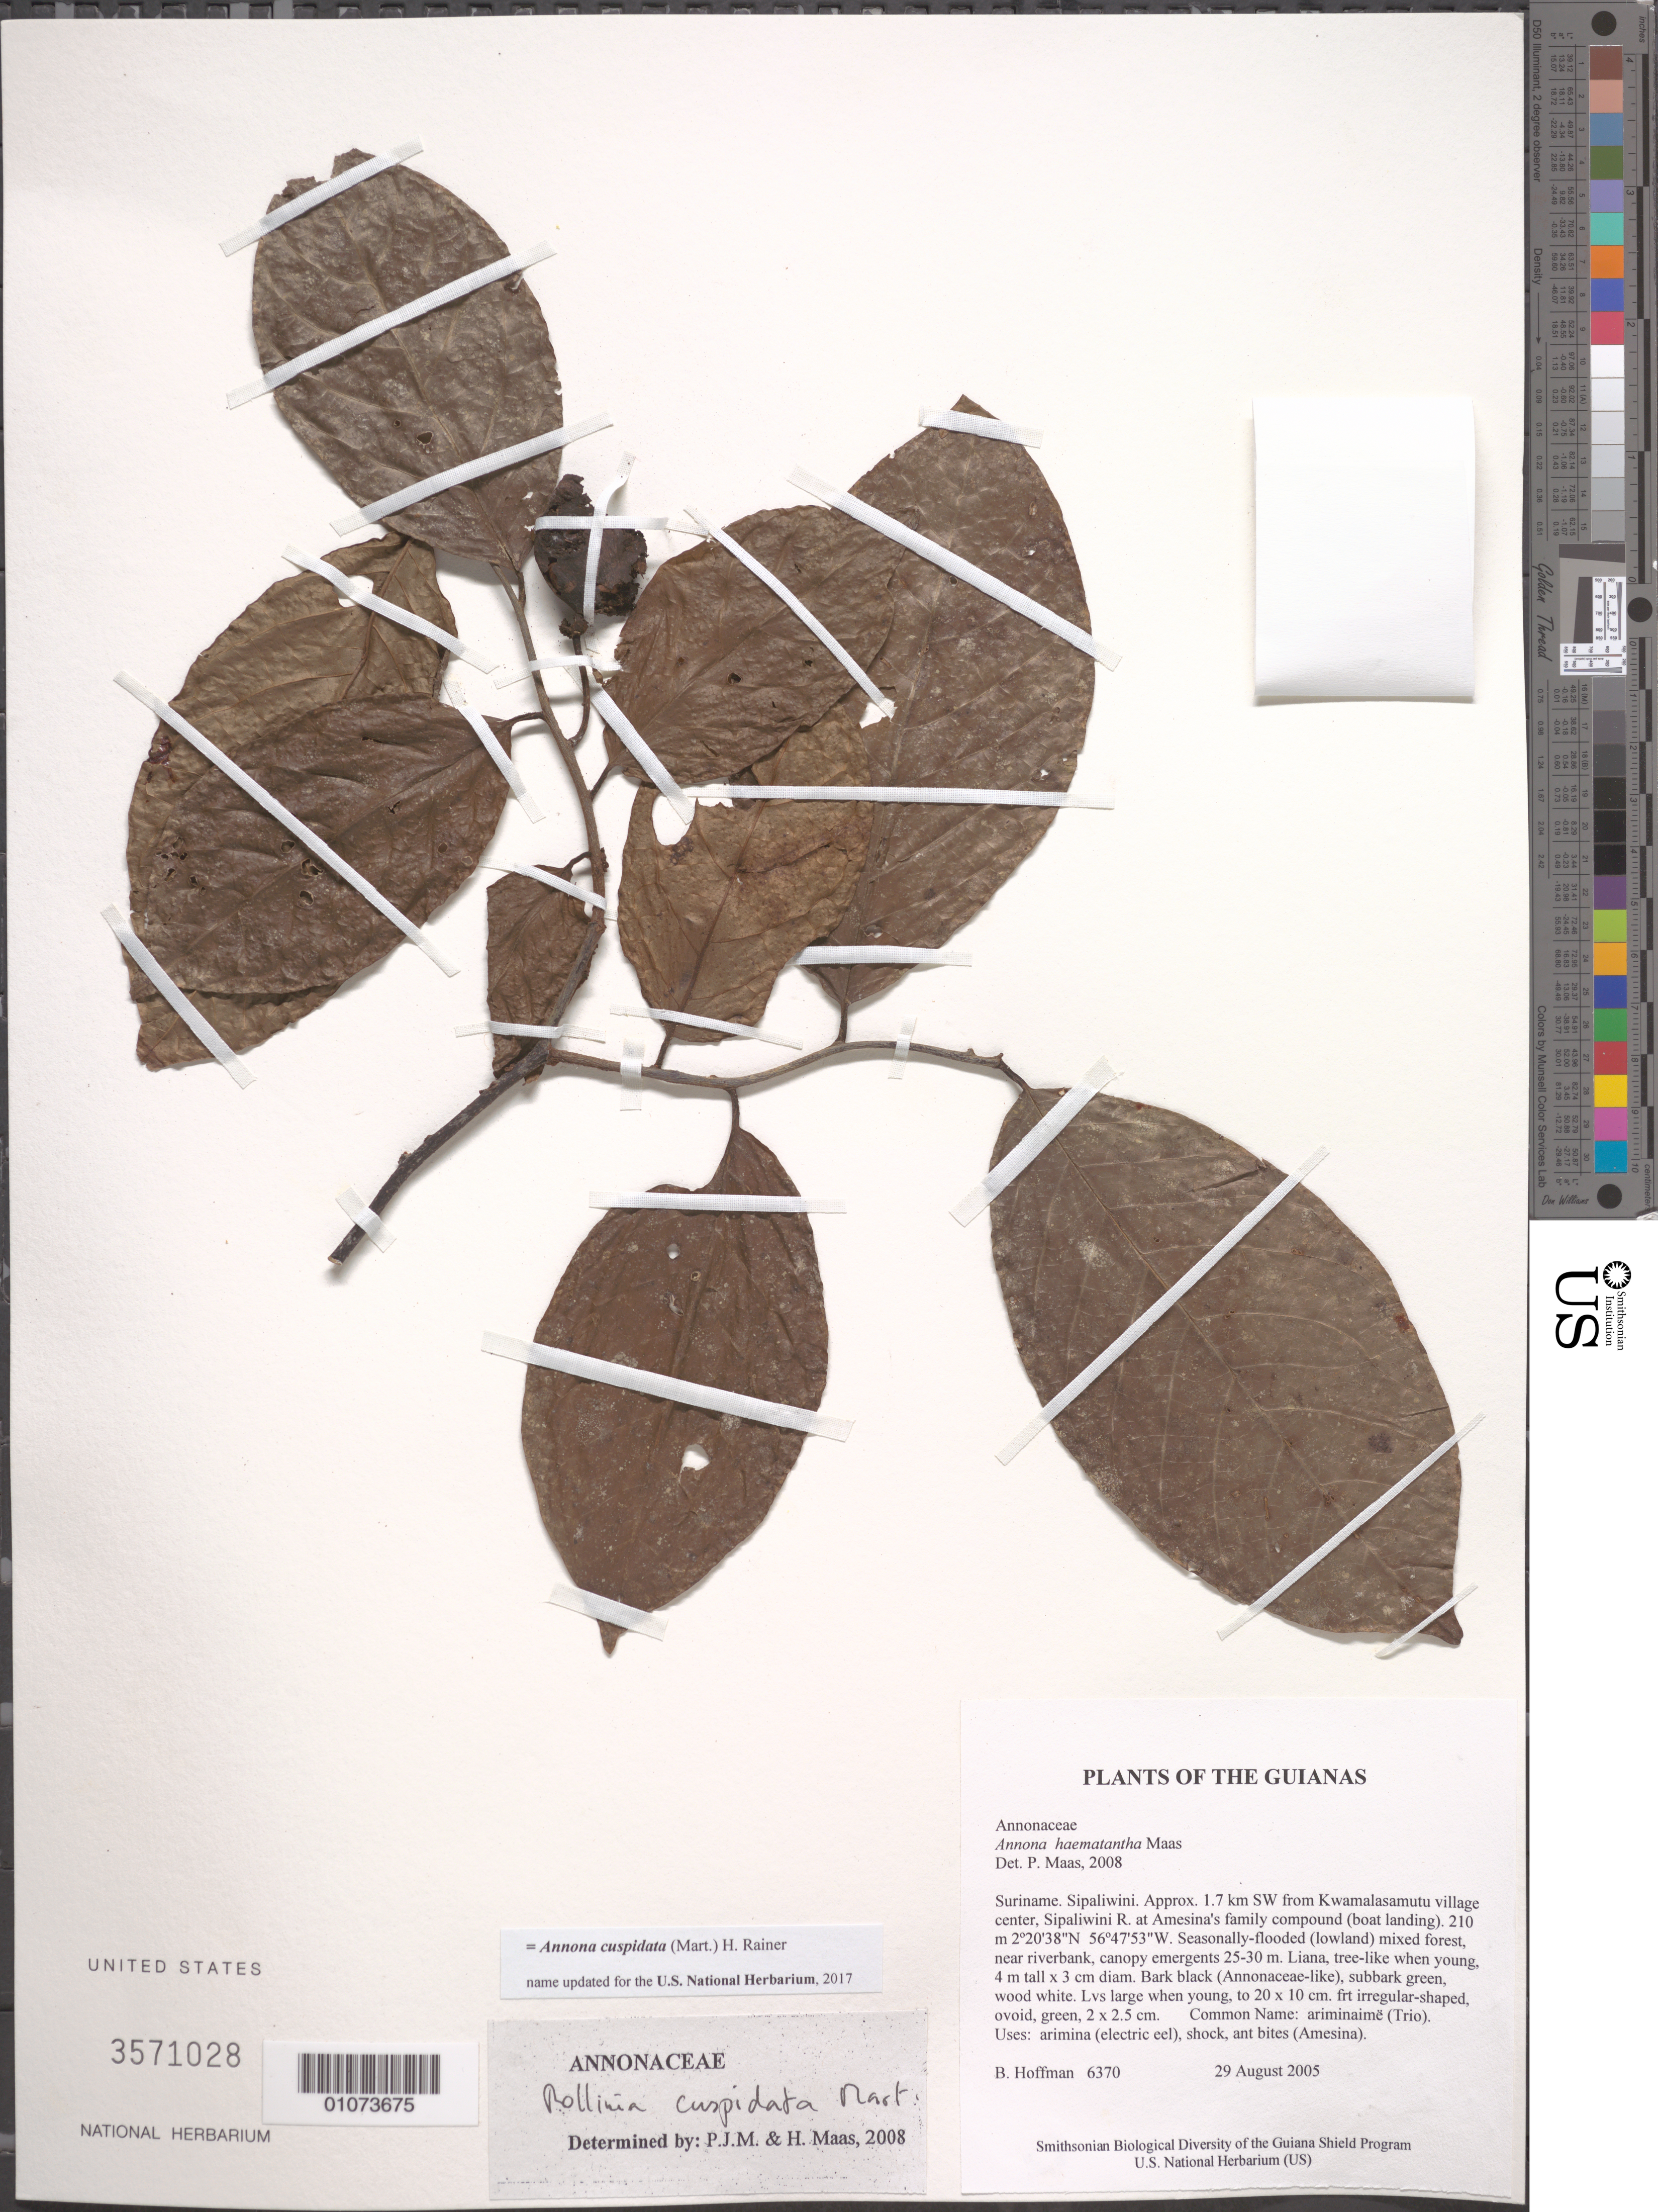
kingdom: Plantae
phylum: Tracheophyta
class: Magnoliopsida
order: Magnoliales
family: Annonaceae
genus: Annona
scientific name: Annona cuspidata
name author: (Mart.) H. Rainer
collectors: B. Hoffman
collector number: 6370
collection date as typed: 29 August 2005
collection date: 2005-08-29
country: Suriname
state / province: Sipaliwini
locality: Approx. 1.7 km SW from Kwamalasamutu village center, Sipaliwini R. at Amesina's family compound (boat landing)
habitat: Seasonally-flooded (lowland) mixed forest, near riverbank, canopy emergents 25-30 m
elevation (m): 210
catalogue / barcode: US 3571028